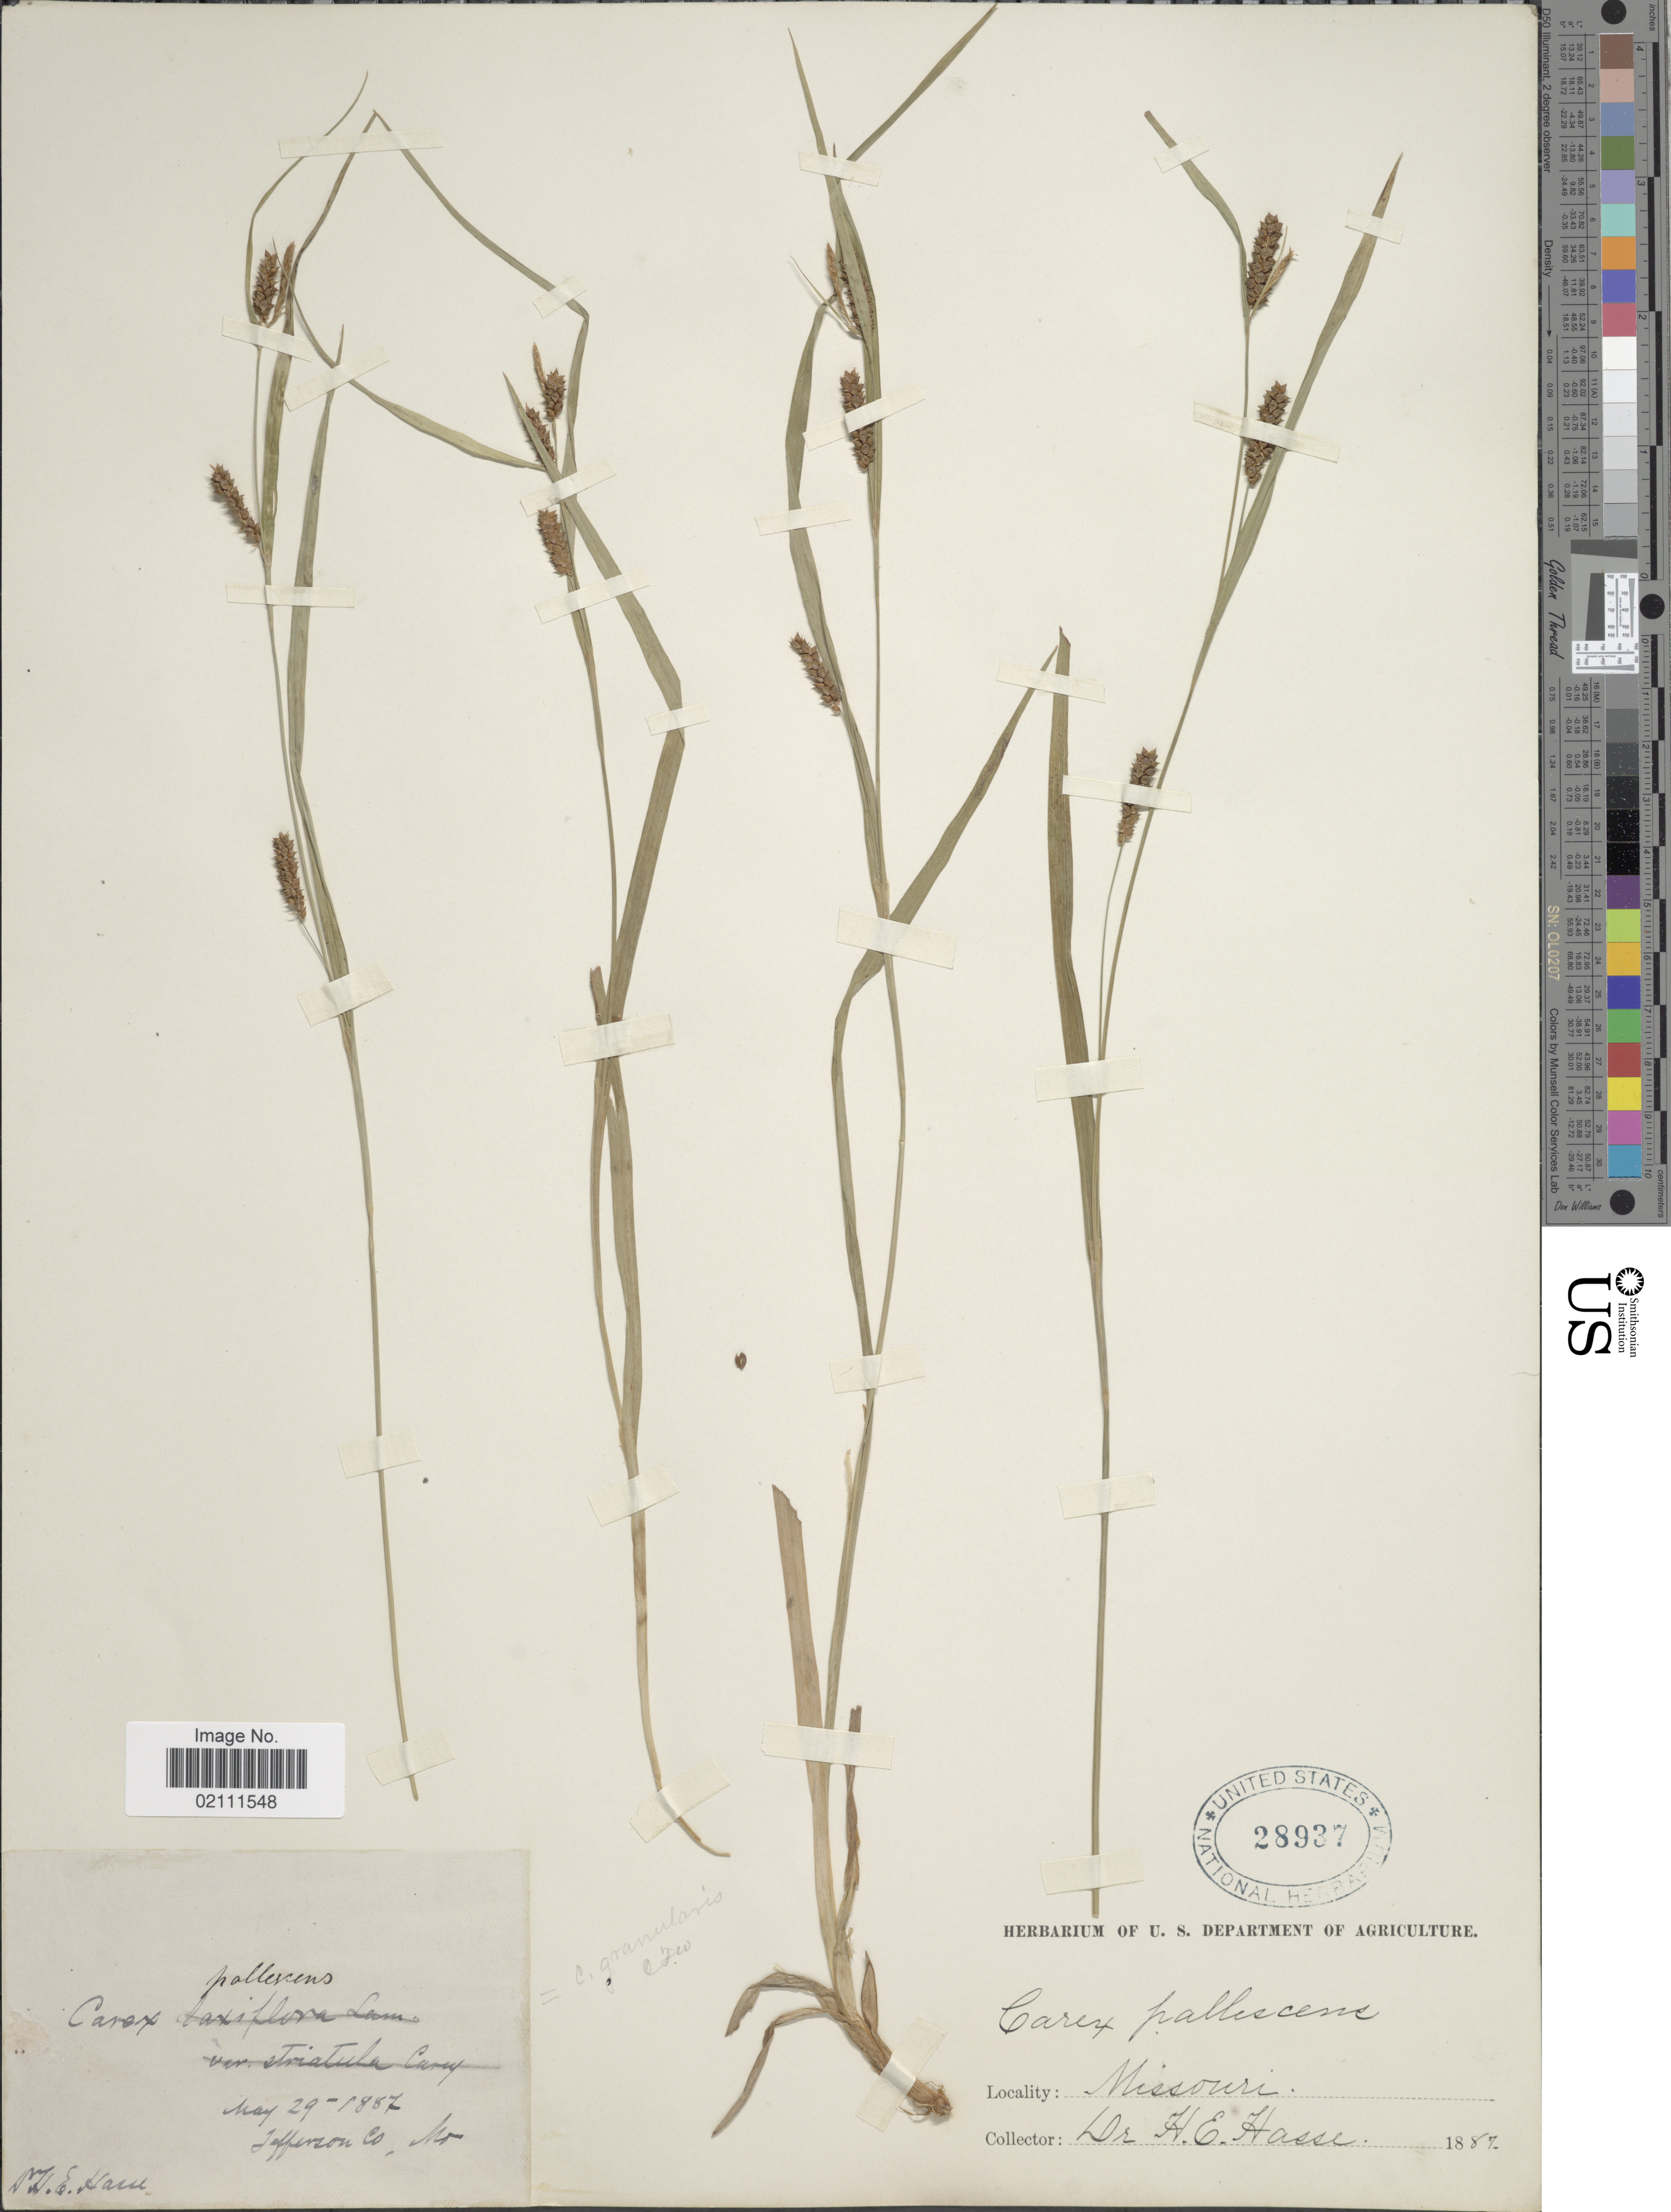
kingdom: Plantae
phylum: Tracheophyta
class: Liliopsida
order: Poales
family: Cyperaceae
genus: Carex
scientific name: Carex granularis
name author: Muhl. ex Willd.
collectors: H. E. Hasse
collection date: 1887-05-29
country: United States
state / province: Missouri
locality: Jefferson Co.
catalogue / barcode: US 28937